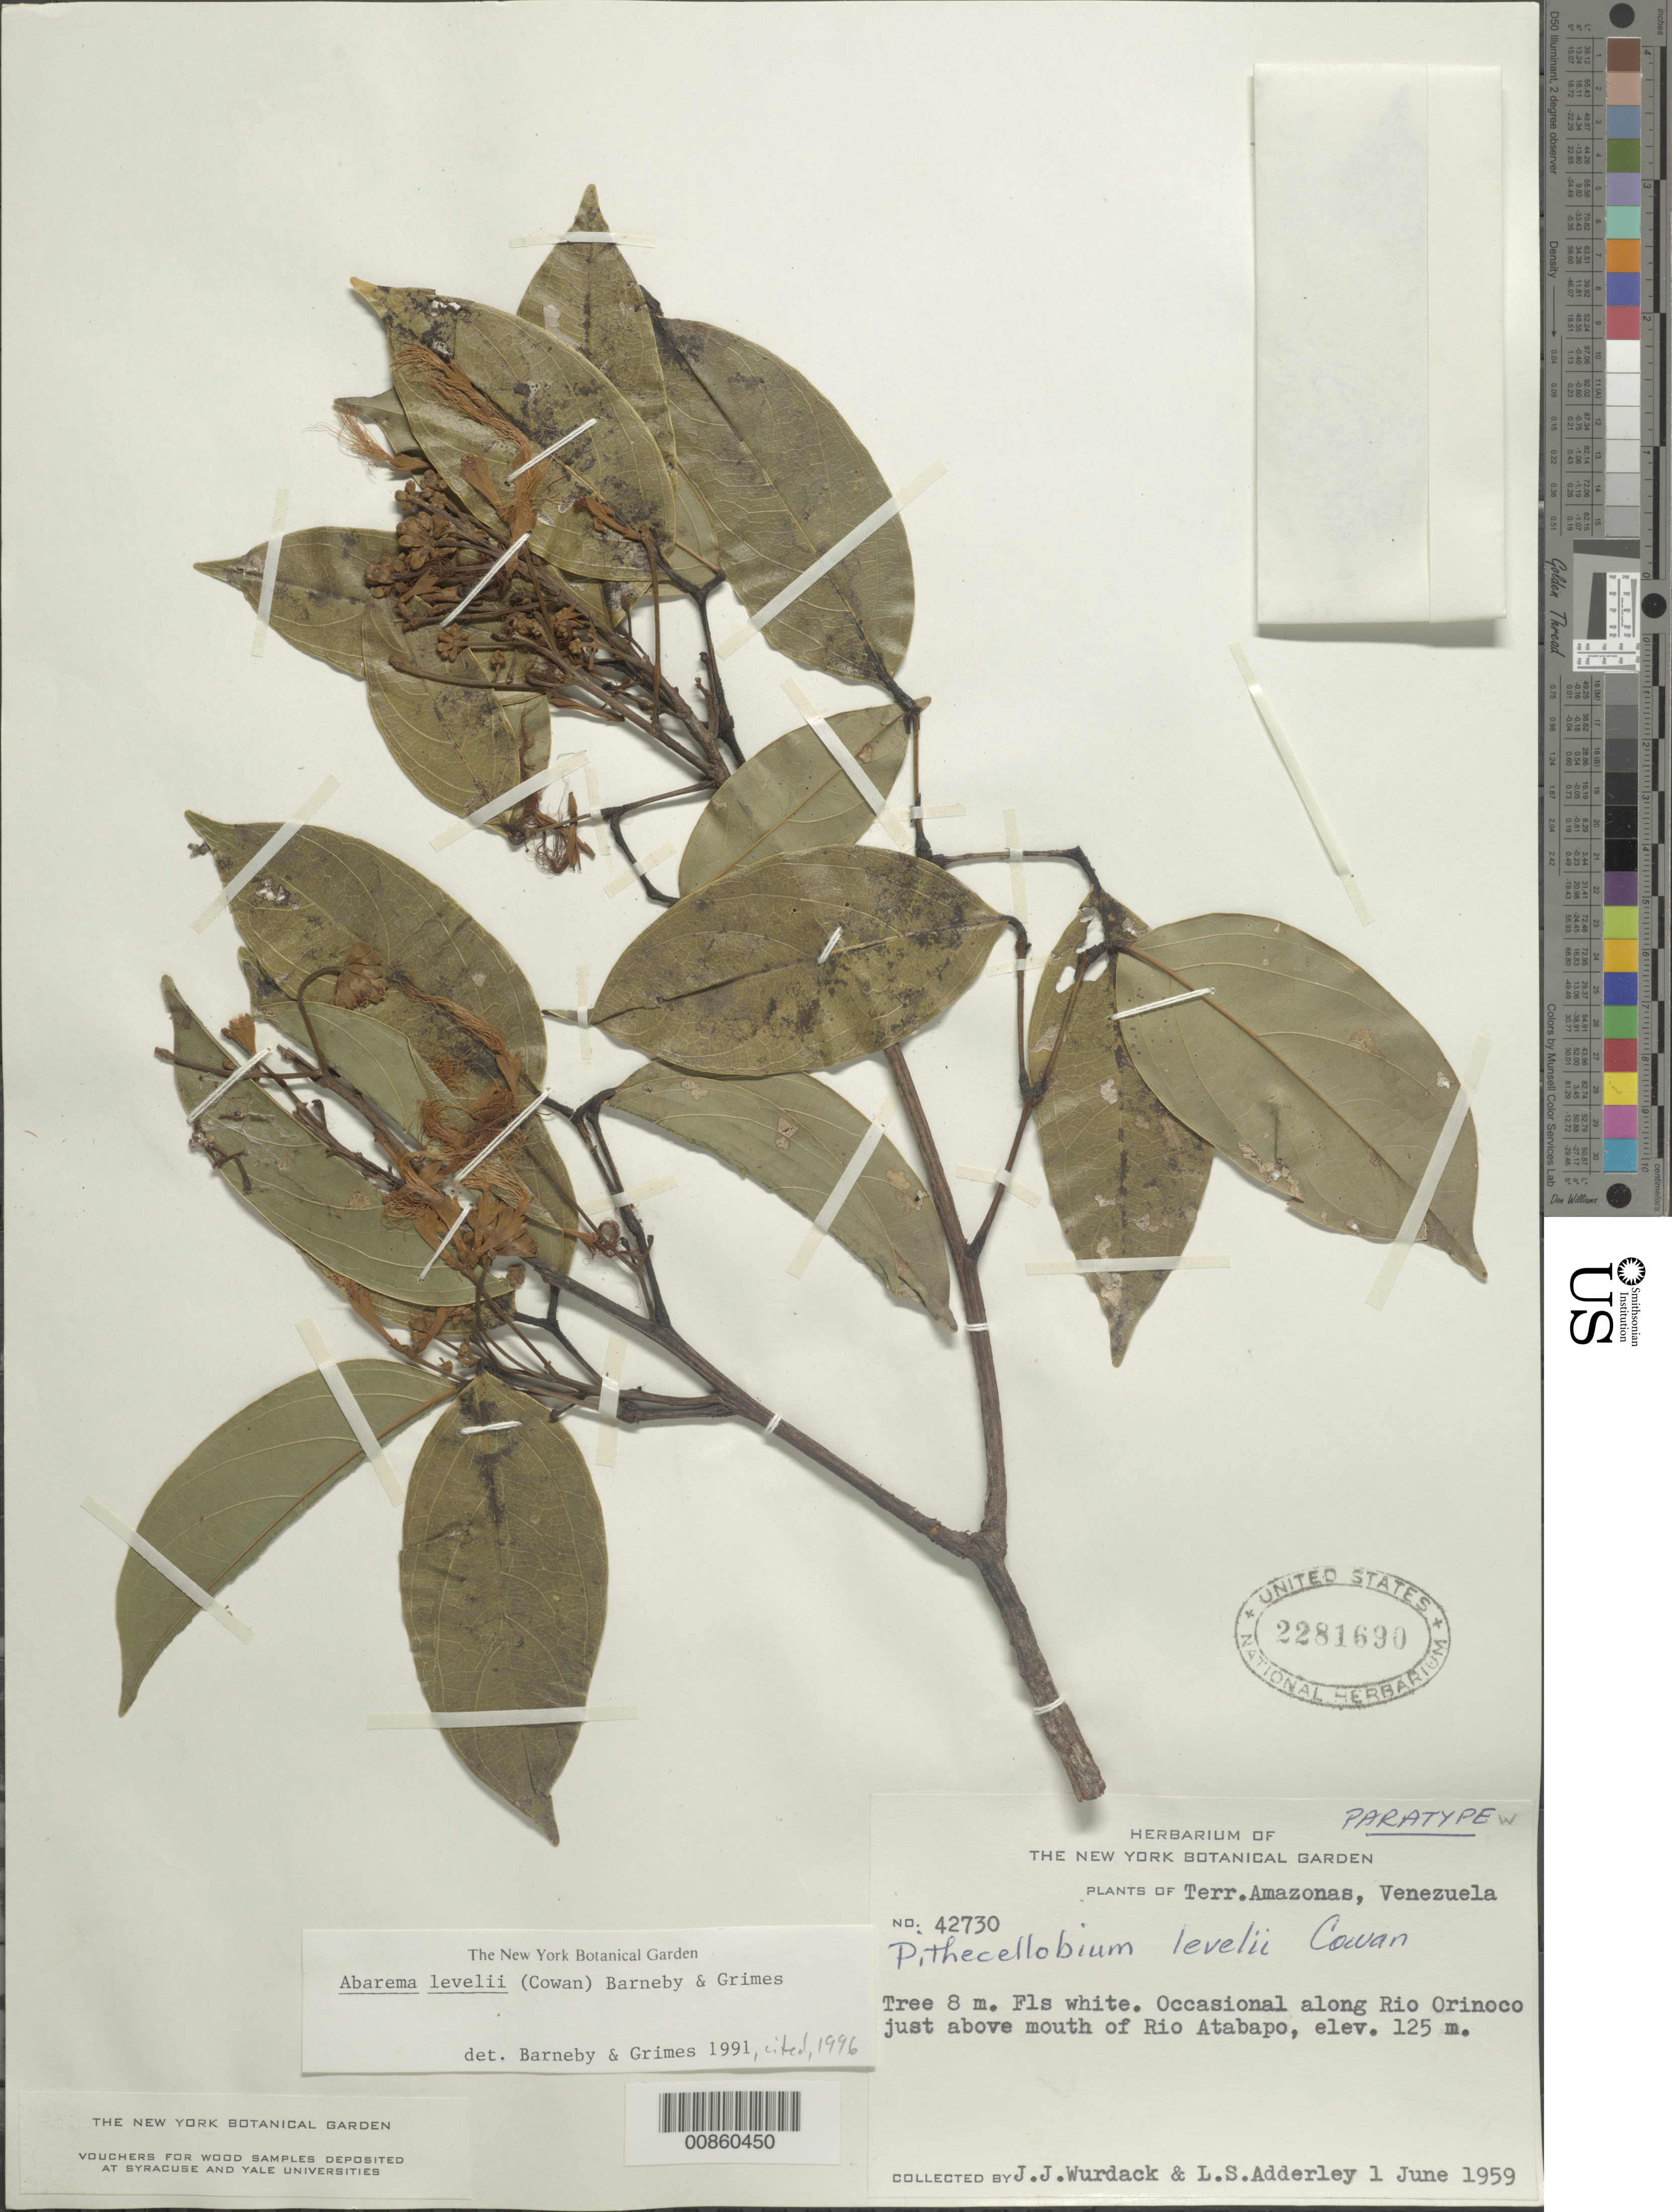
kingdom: Plantae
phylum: Tracheophyta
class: Magnoliopsida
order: Fabales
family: Fabaceae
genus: Abarema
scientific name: Abarema levelii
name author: (R.S. Cowan) Barneby & J.W. Grimes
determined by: Barneby, R. C.; Grimes, J. W.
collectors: J. J. Wurdack & L. S. Adderley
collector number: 42730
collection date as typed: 1-Jun-59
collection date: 1959-06-01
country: Venezuela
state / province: Amazonas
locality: Rio Orinoco, Río Atabapo, just above mouth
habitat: Along river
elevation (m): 125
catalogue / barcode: US 2281690